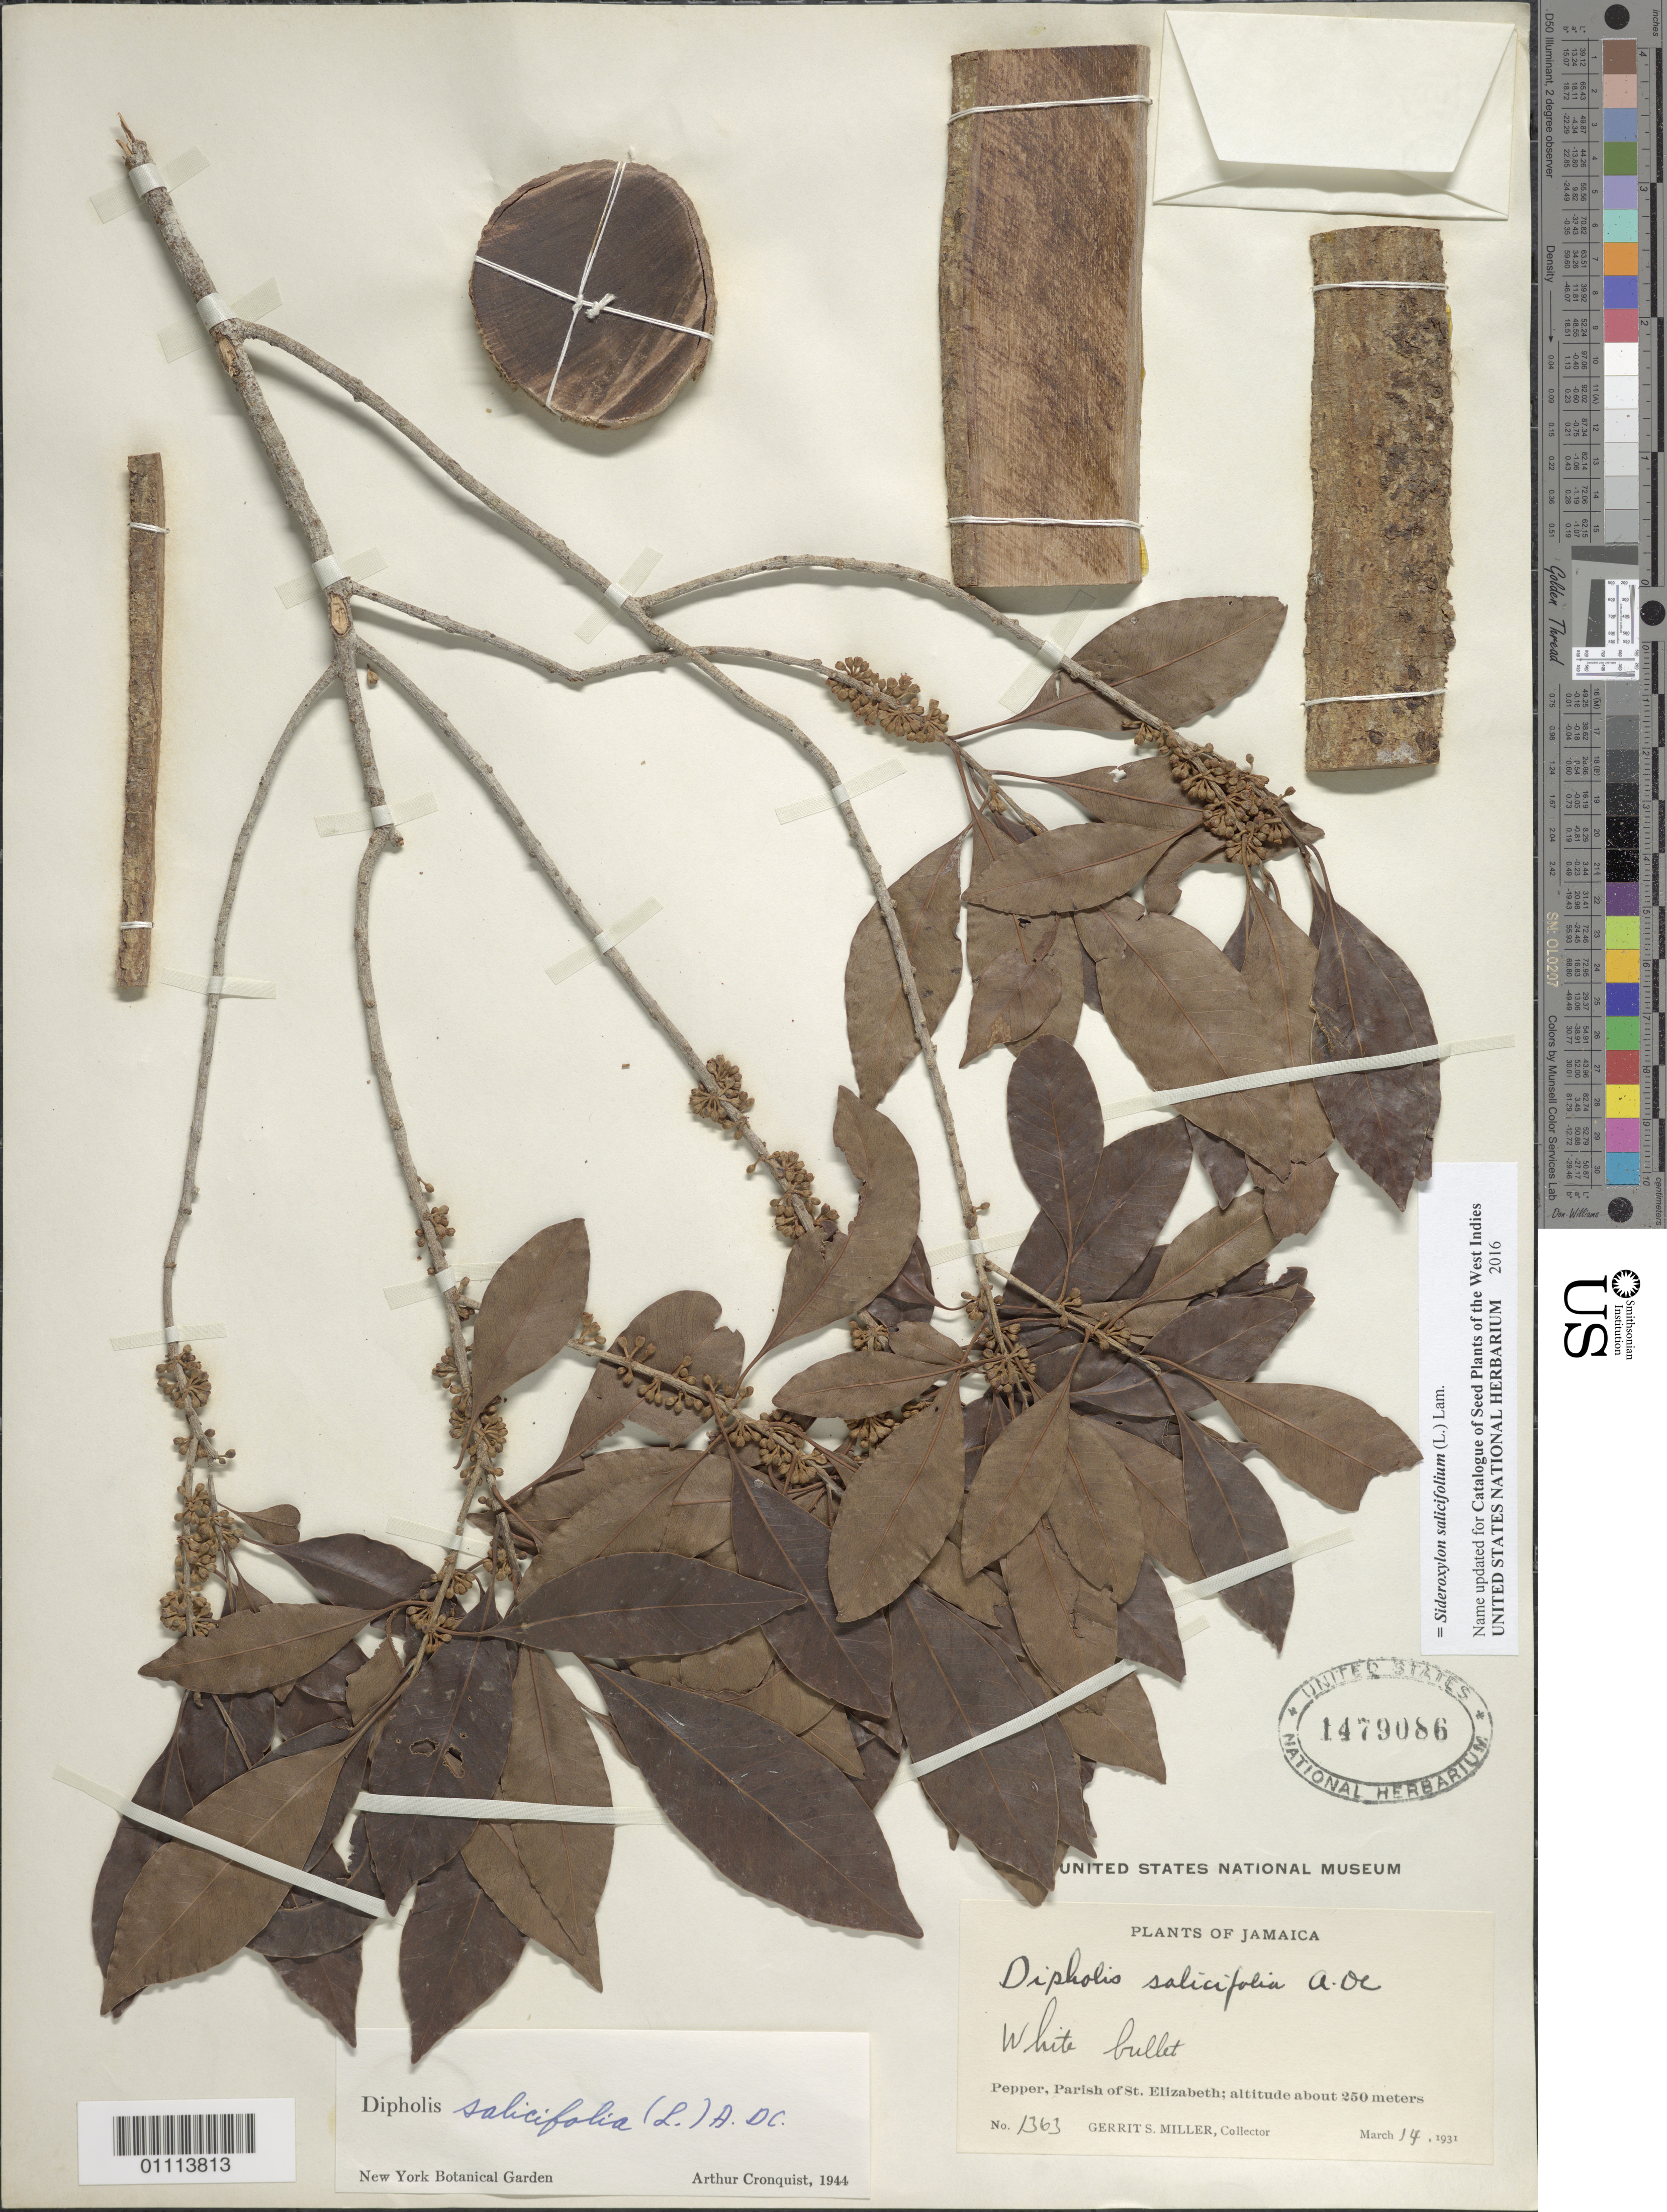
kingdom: Plantae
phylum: Tracheophyta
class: Magnoliopsida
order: Ericales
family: Sapotaceae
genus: Dipholis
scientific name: Dipholis salicifolia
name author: (L.) A. DC.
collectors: G. S. Miller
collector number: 1363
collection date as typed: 14 Mar 1931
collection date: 1931-03-14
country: Jamaica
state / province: Saint Elizabeth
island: Jamaica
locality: Pepper, Parish of St. Elizabeth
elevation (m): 250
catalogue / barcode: US 1479086